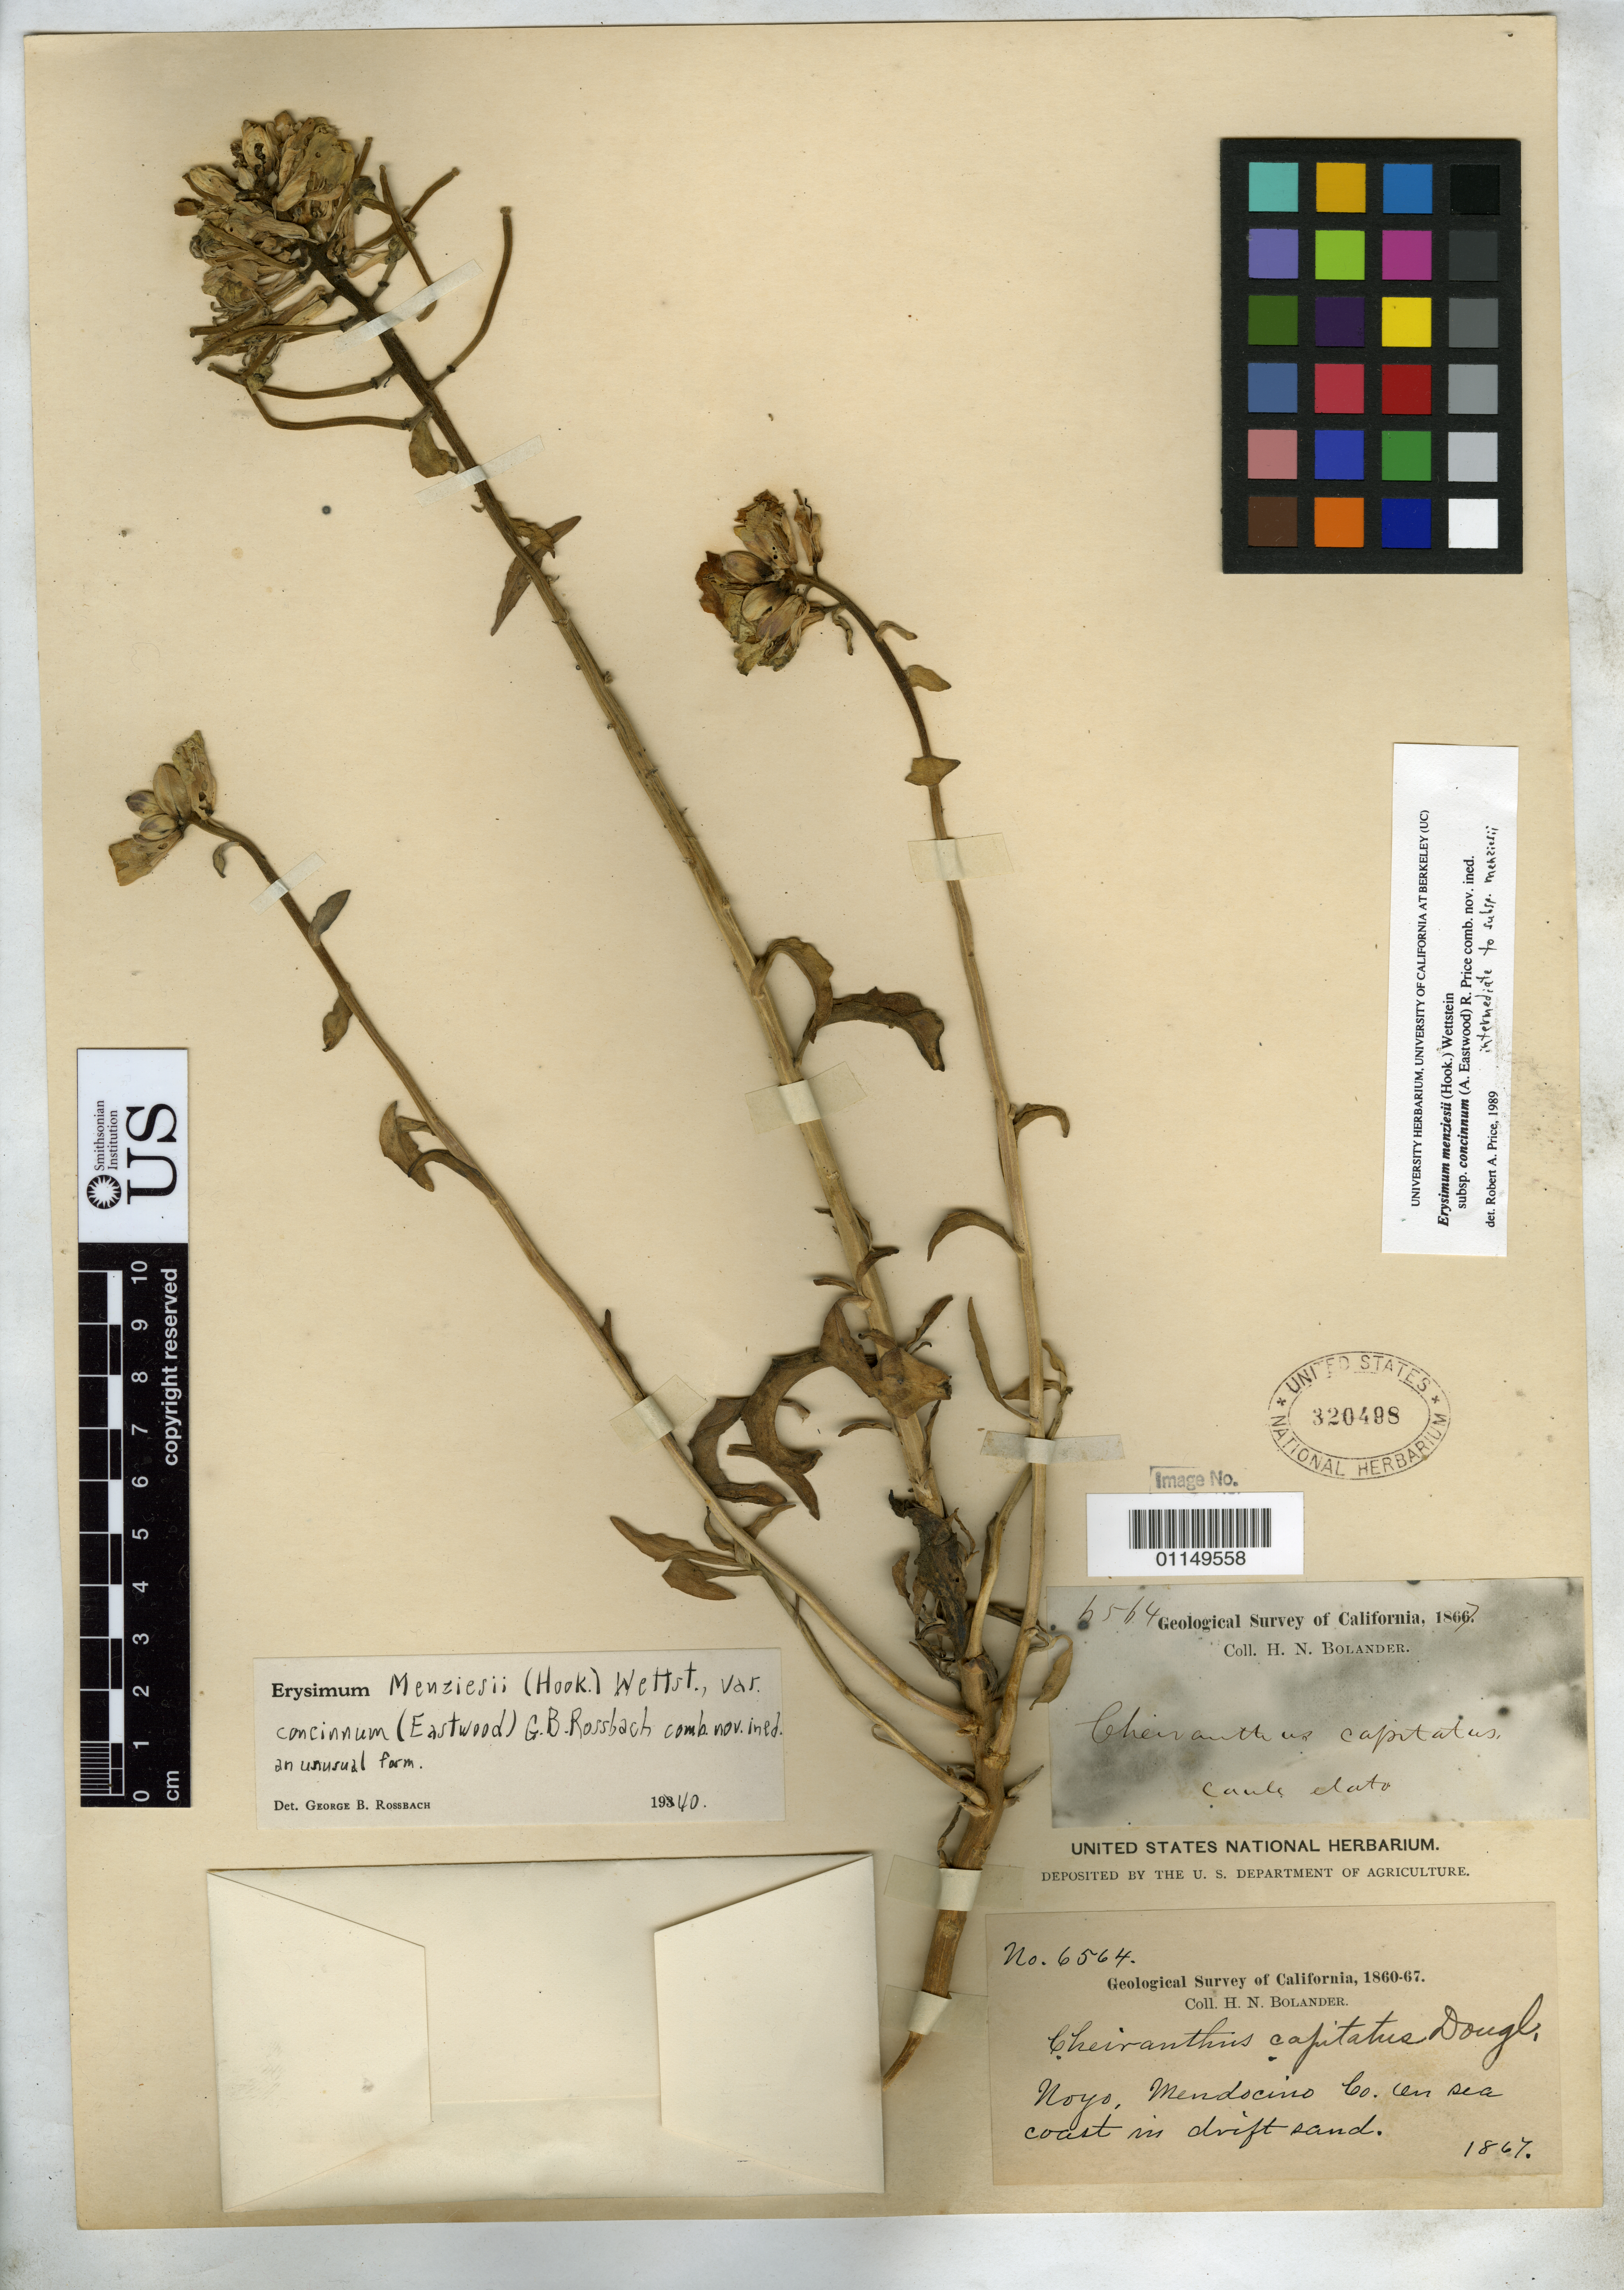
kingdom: Plantae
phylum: Tracheophyta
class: Magnoliopsida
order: Brassicales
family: Brassicaceae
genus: Erysimum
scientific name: Erysimum menziesii subsp. concinnum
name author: (Eastw.) R. Price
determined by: Price, R.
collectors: H. Bolander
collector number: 6564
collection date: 1867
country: United States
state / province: California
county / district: Mendocino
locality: Noyo.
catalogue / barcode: US 320498